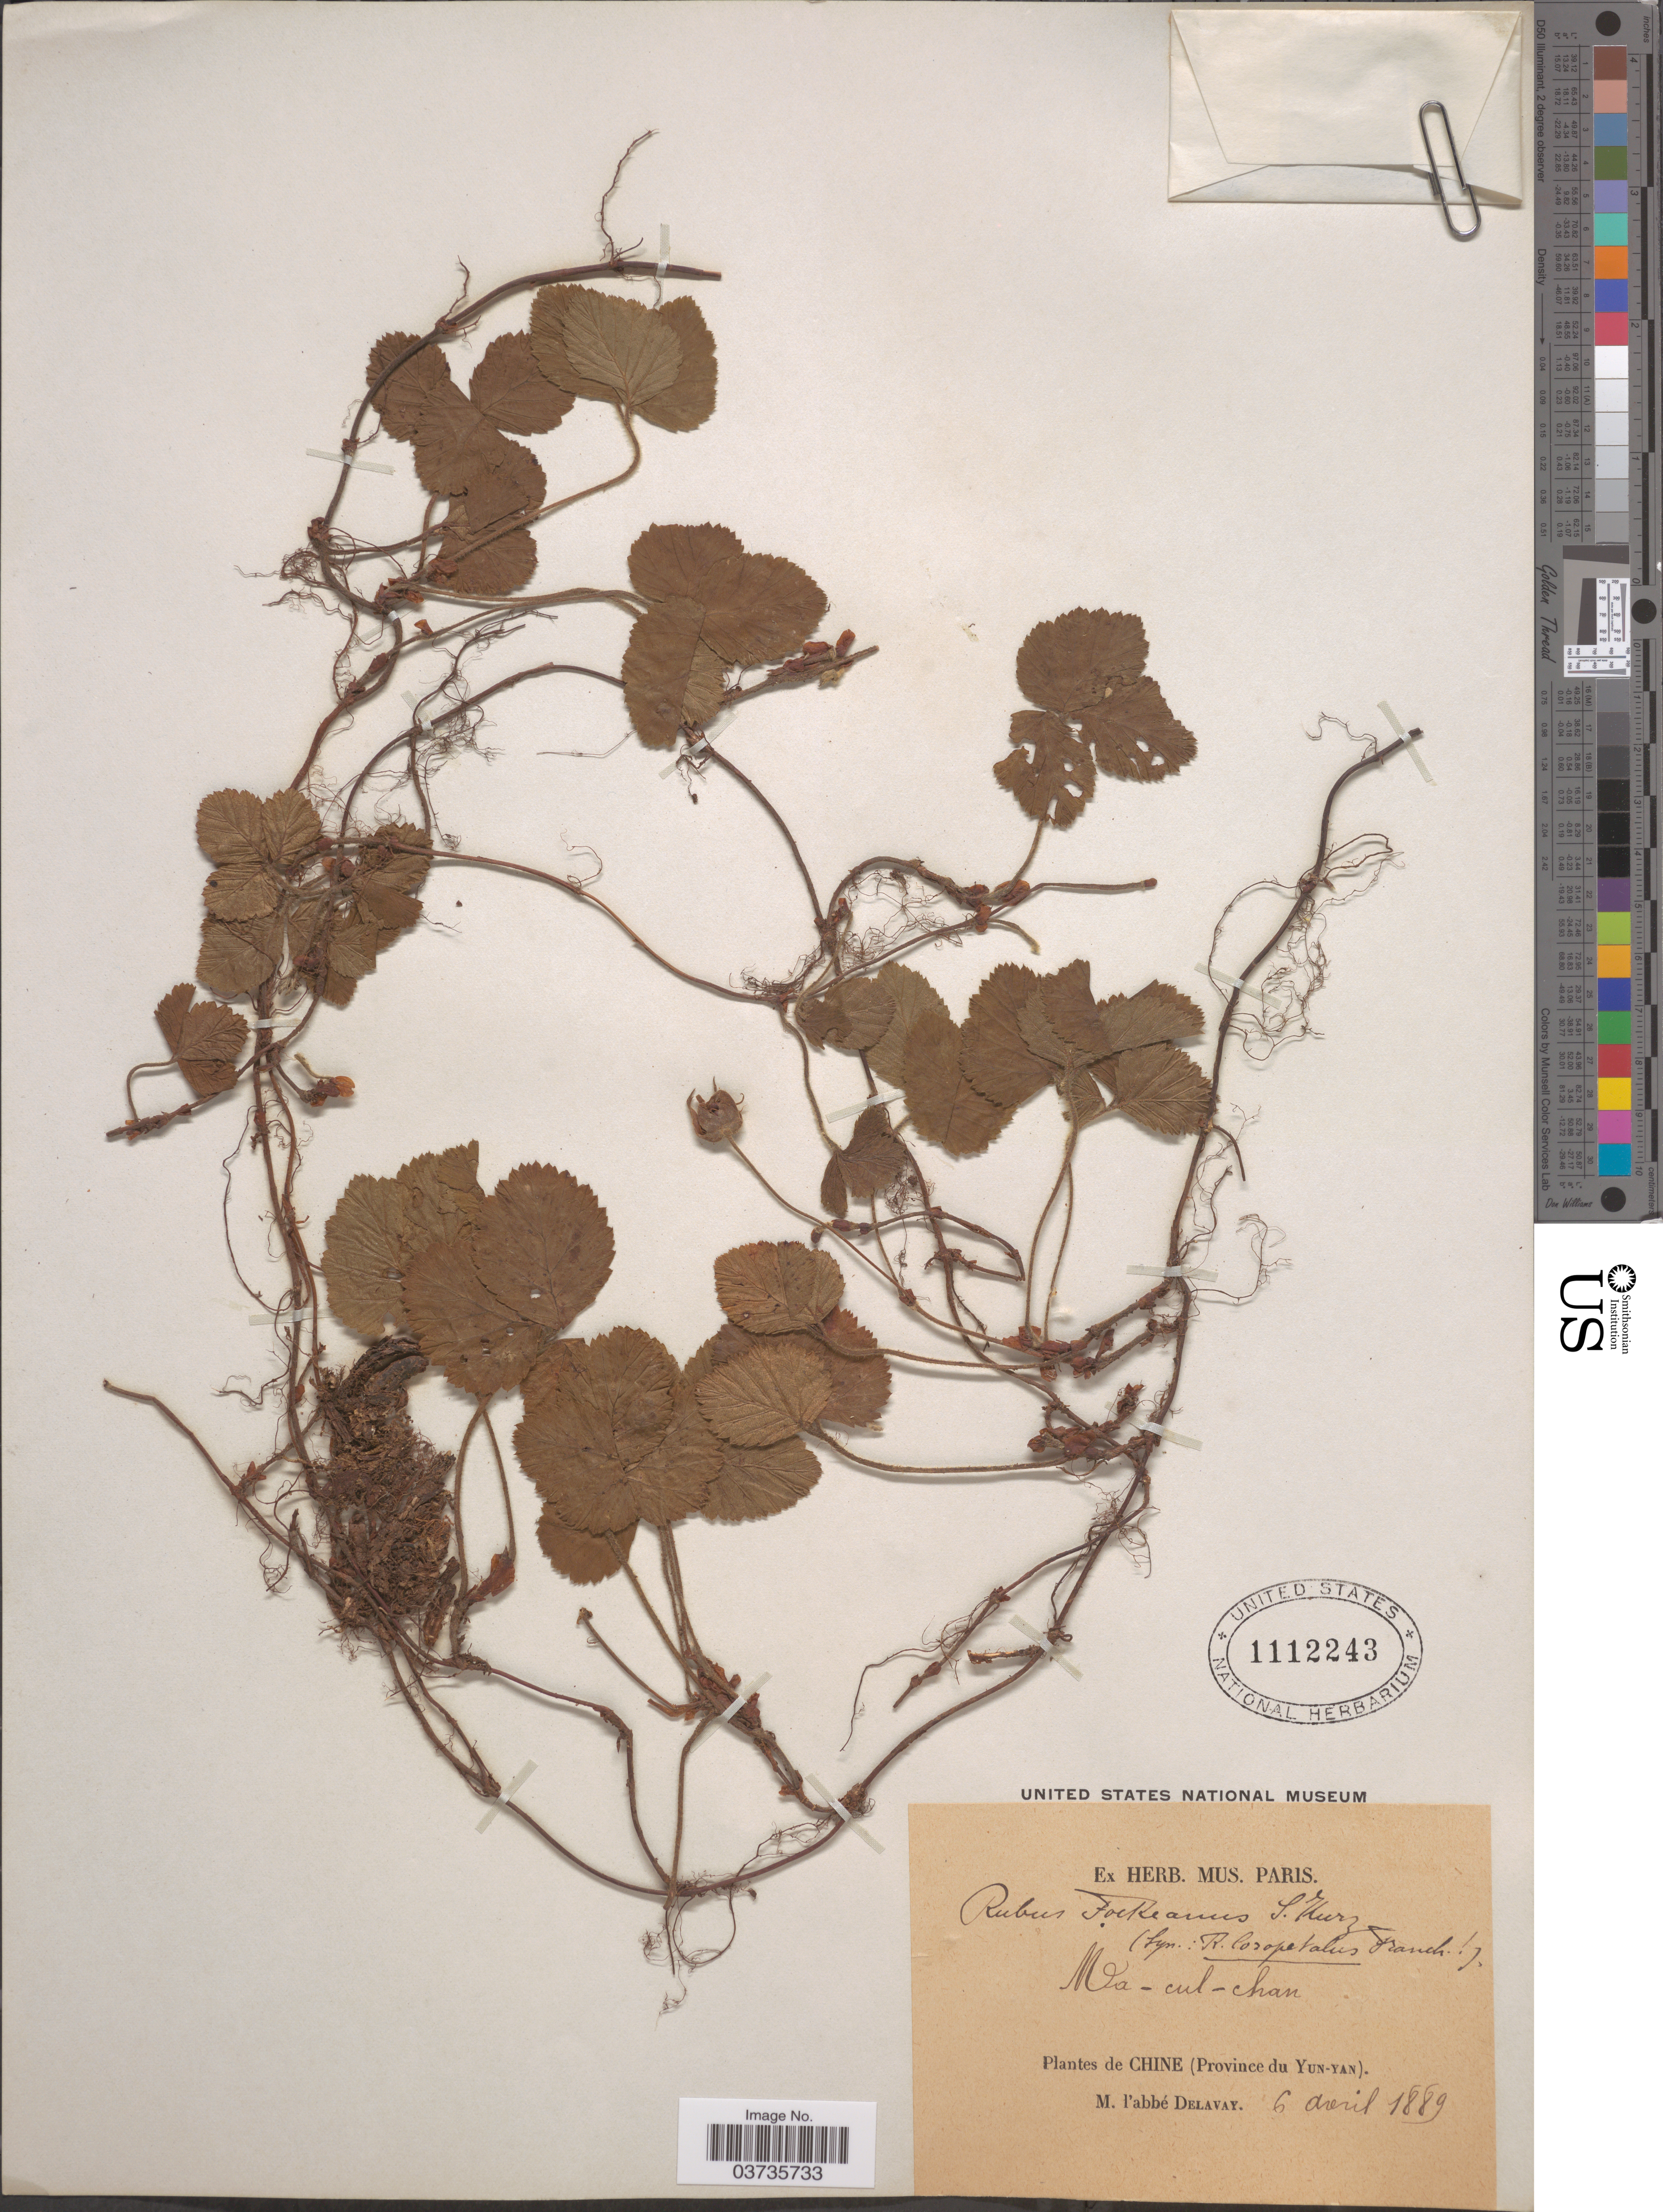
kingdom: Plantae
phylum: Tracheophyta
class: Magnoliopsida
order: Rosales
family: Rosaceae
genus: Rubus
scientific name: Rubus fockeanus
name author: Kurz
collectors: P. Delavay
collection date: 1889-04-06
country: China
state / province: Yunnan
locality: Ma-cul-chan.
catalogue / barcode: US 1112243